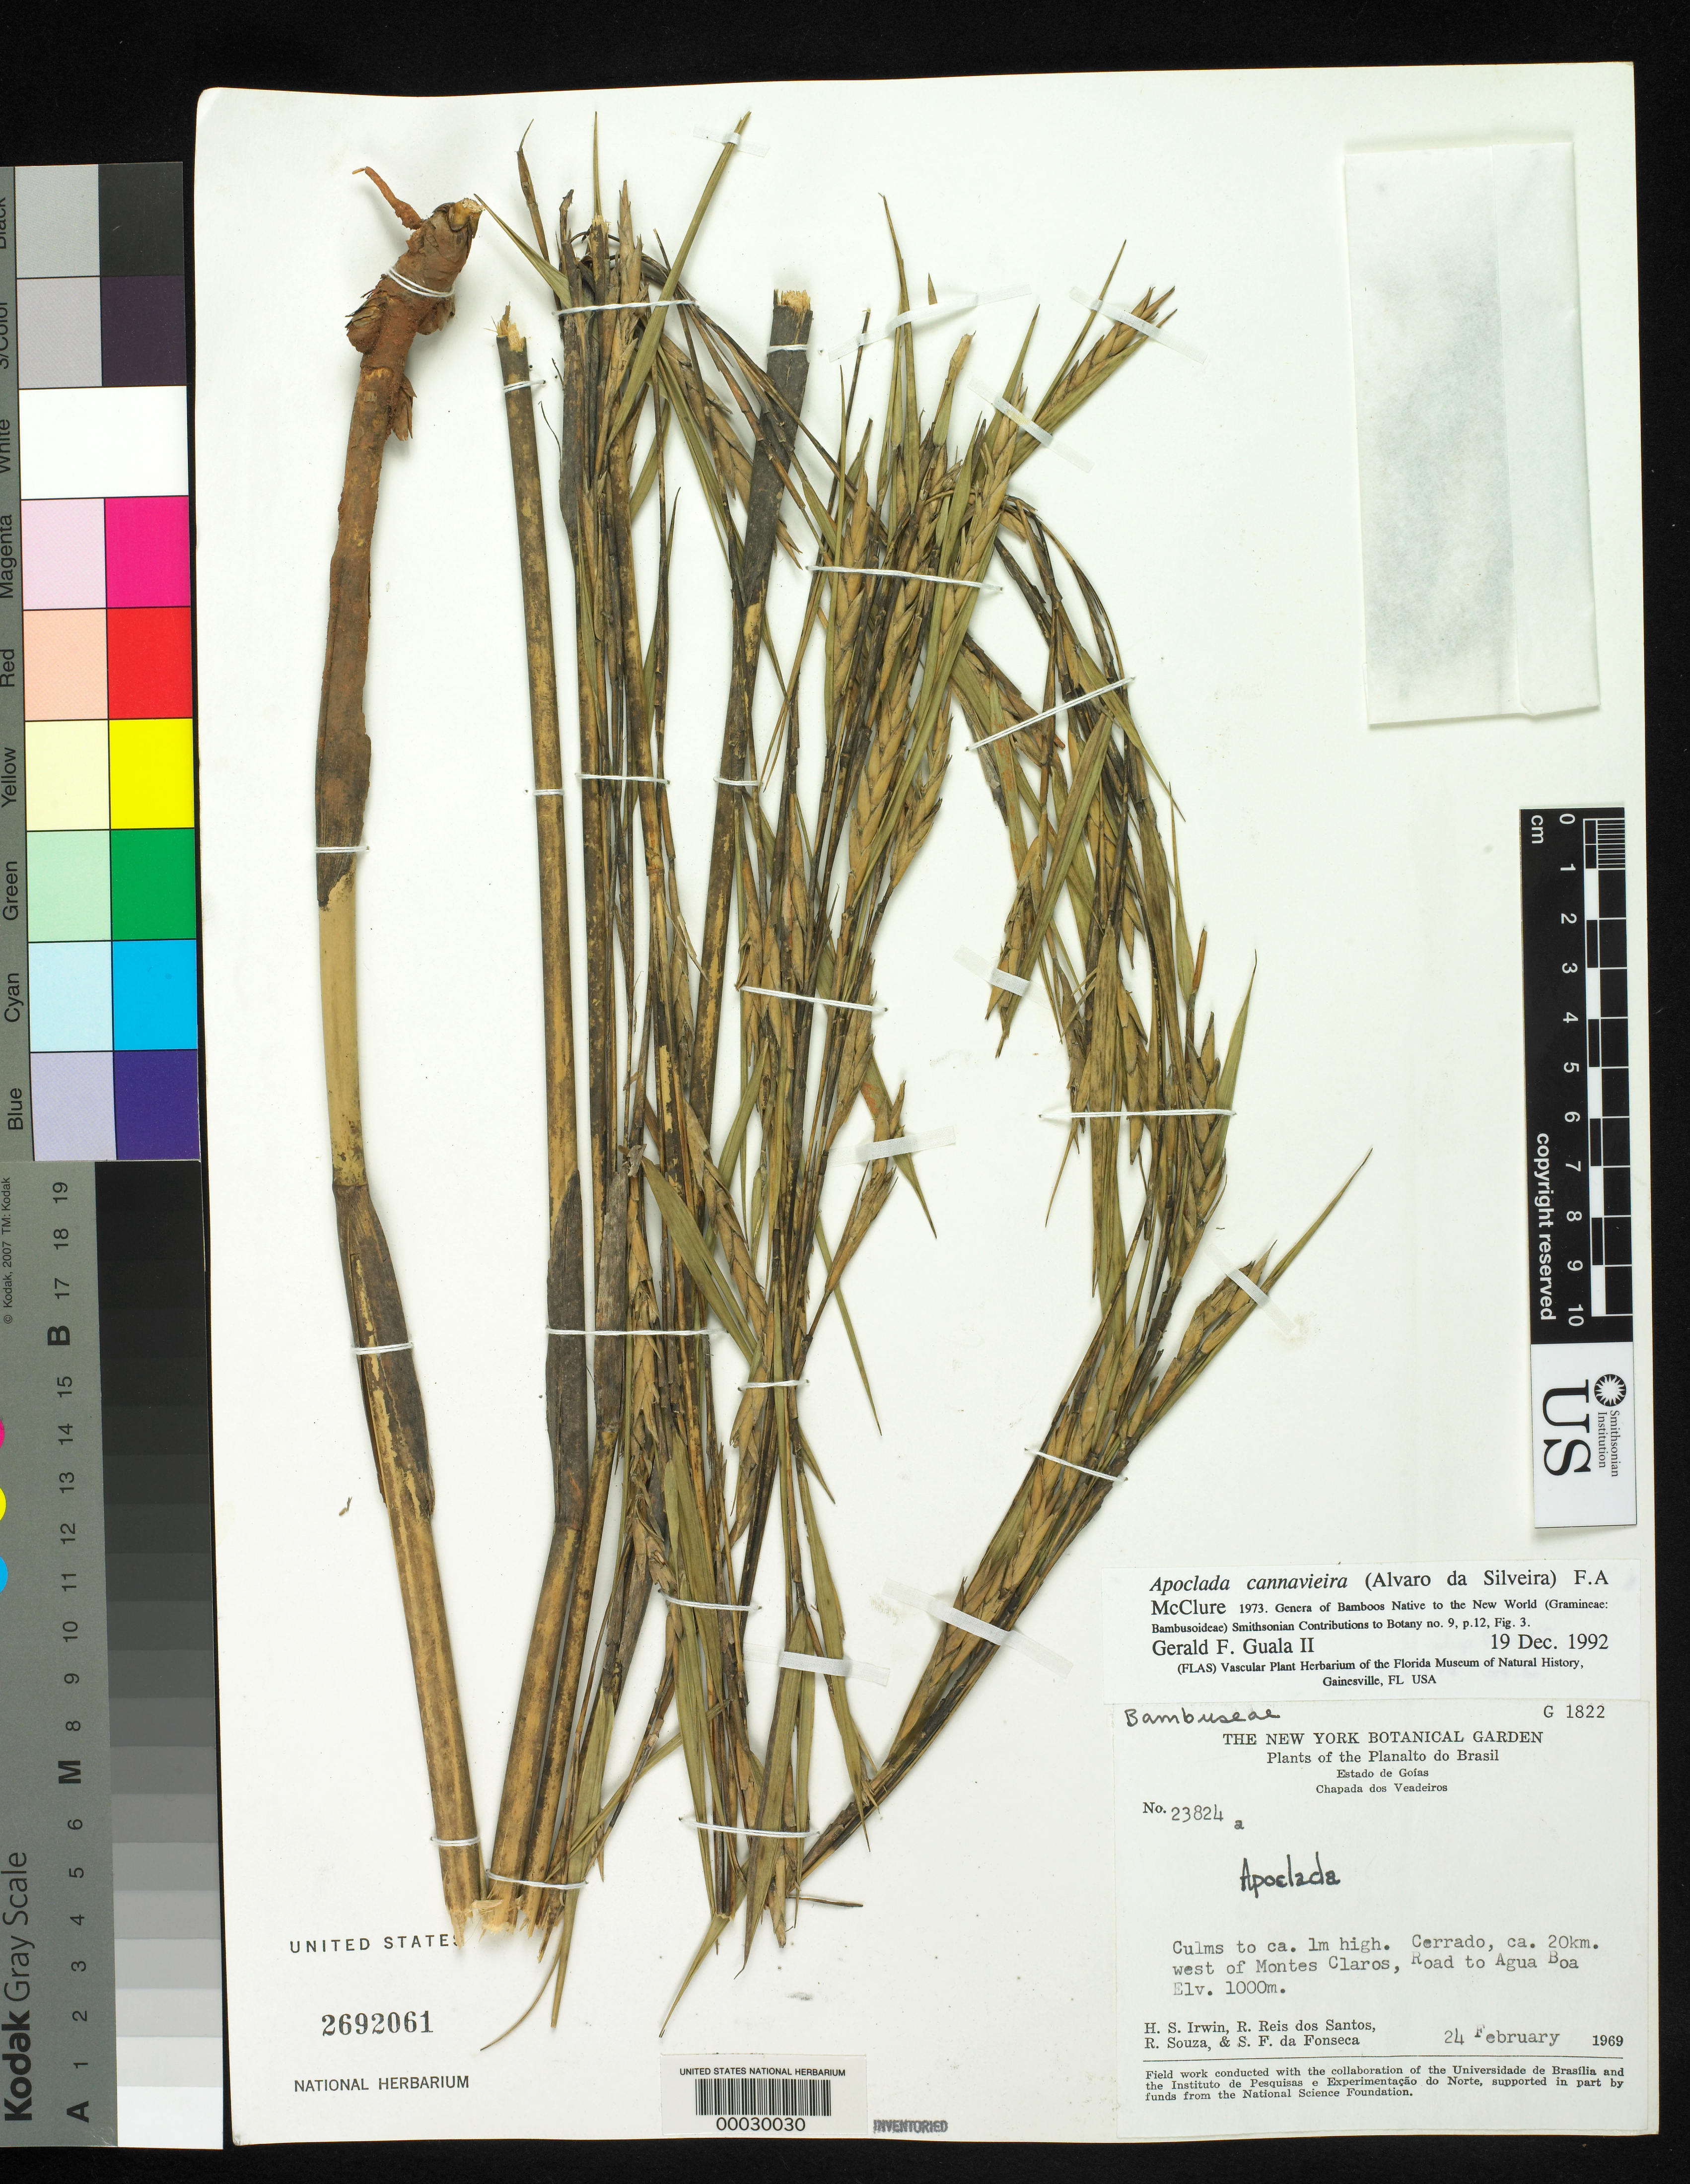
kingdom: Plantae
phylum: Tracheophyta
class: Liliopsida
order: Poales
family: Poaceae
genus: Filgueirasia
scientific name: Filgueirasia cannavieira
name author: (Silveira) Guala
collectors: H. Irwin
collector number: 23824 A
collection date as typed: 24 Feb 1969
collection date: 1969-02-24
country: Brazil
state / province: Goiás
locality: Montes claros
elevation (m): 1000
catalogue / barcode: US 2692061